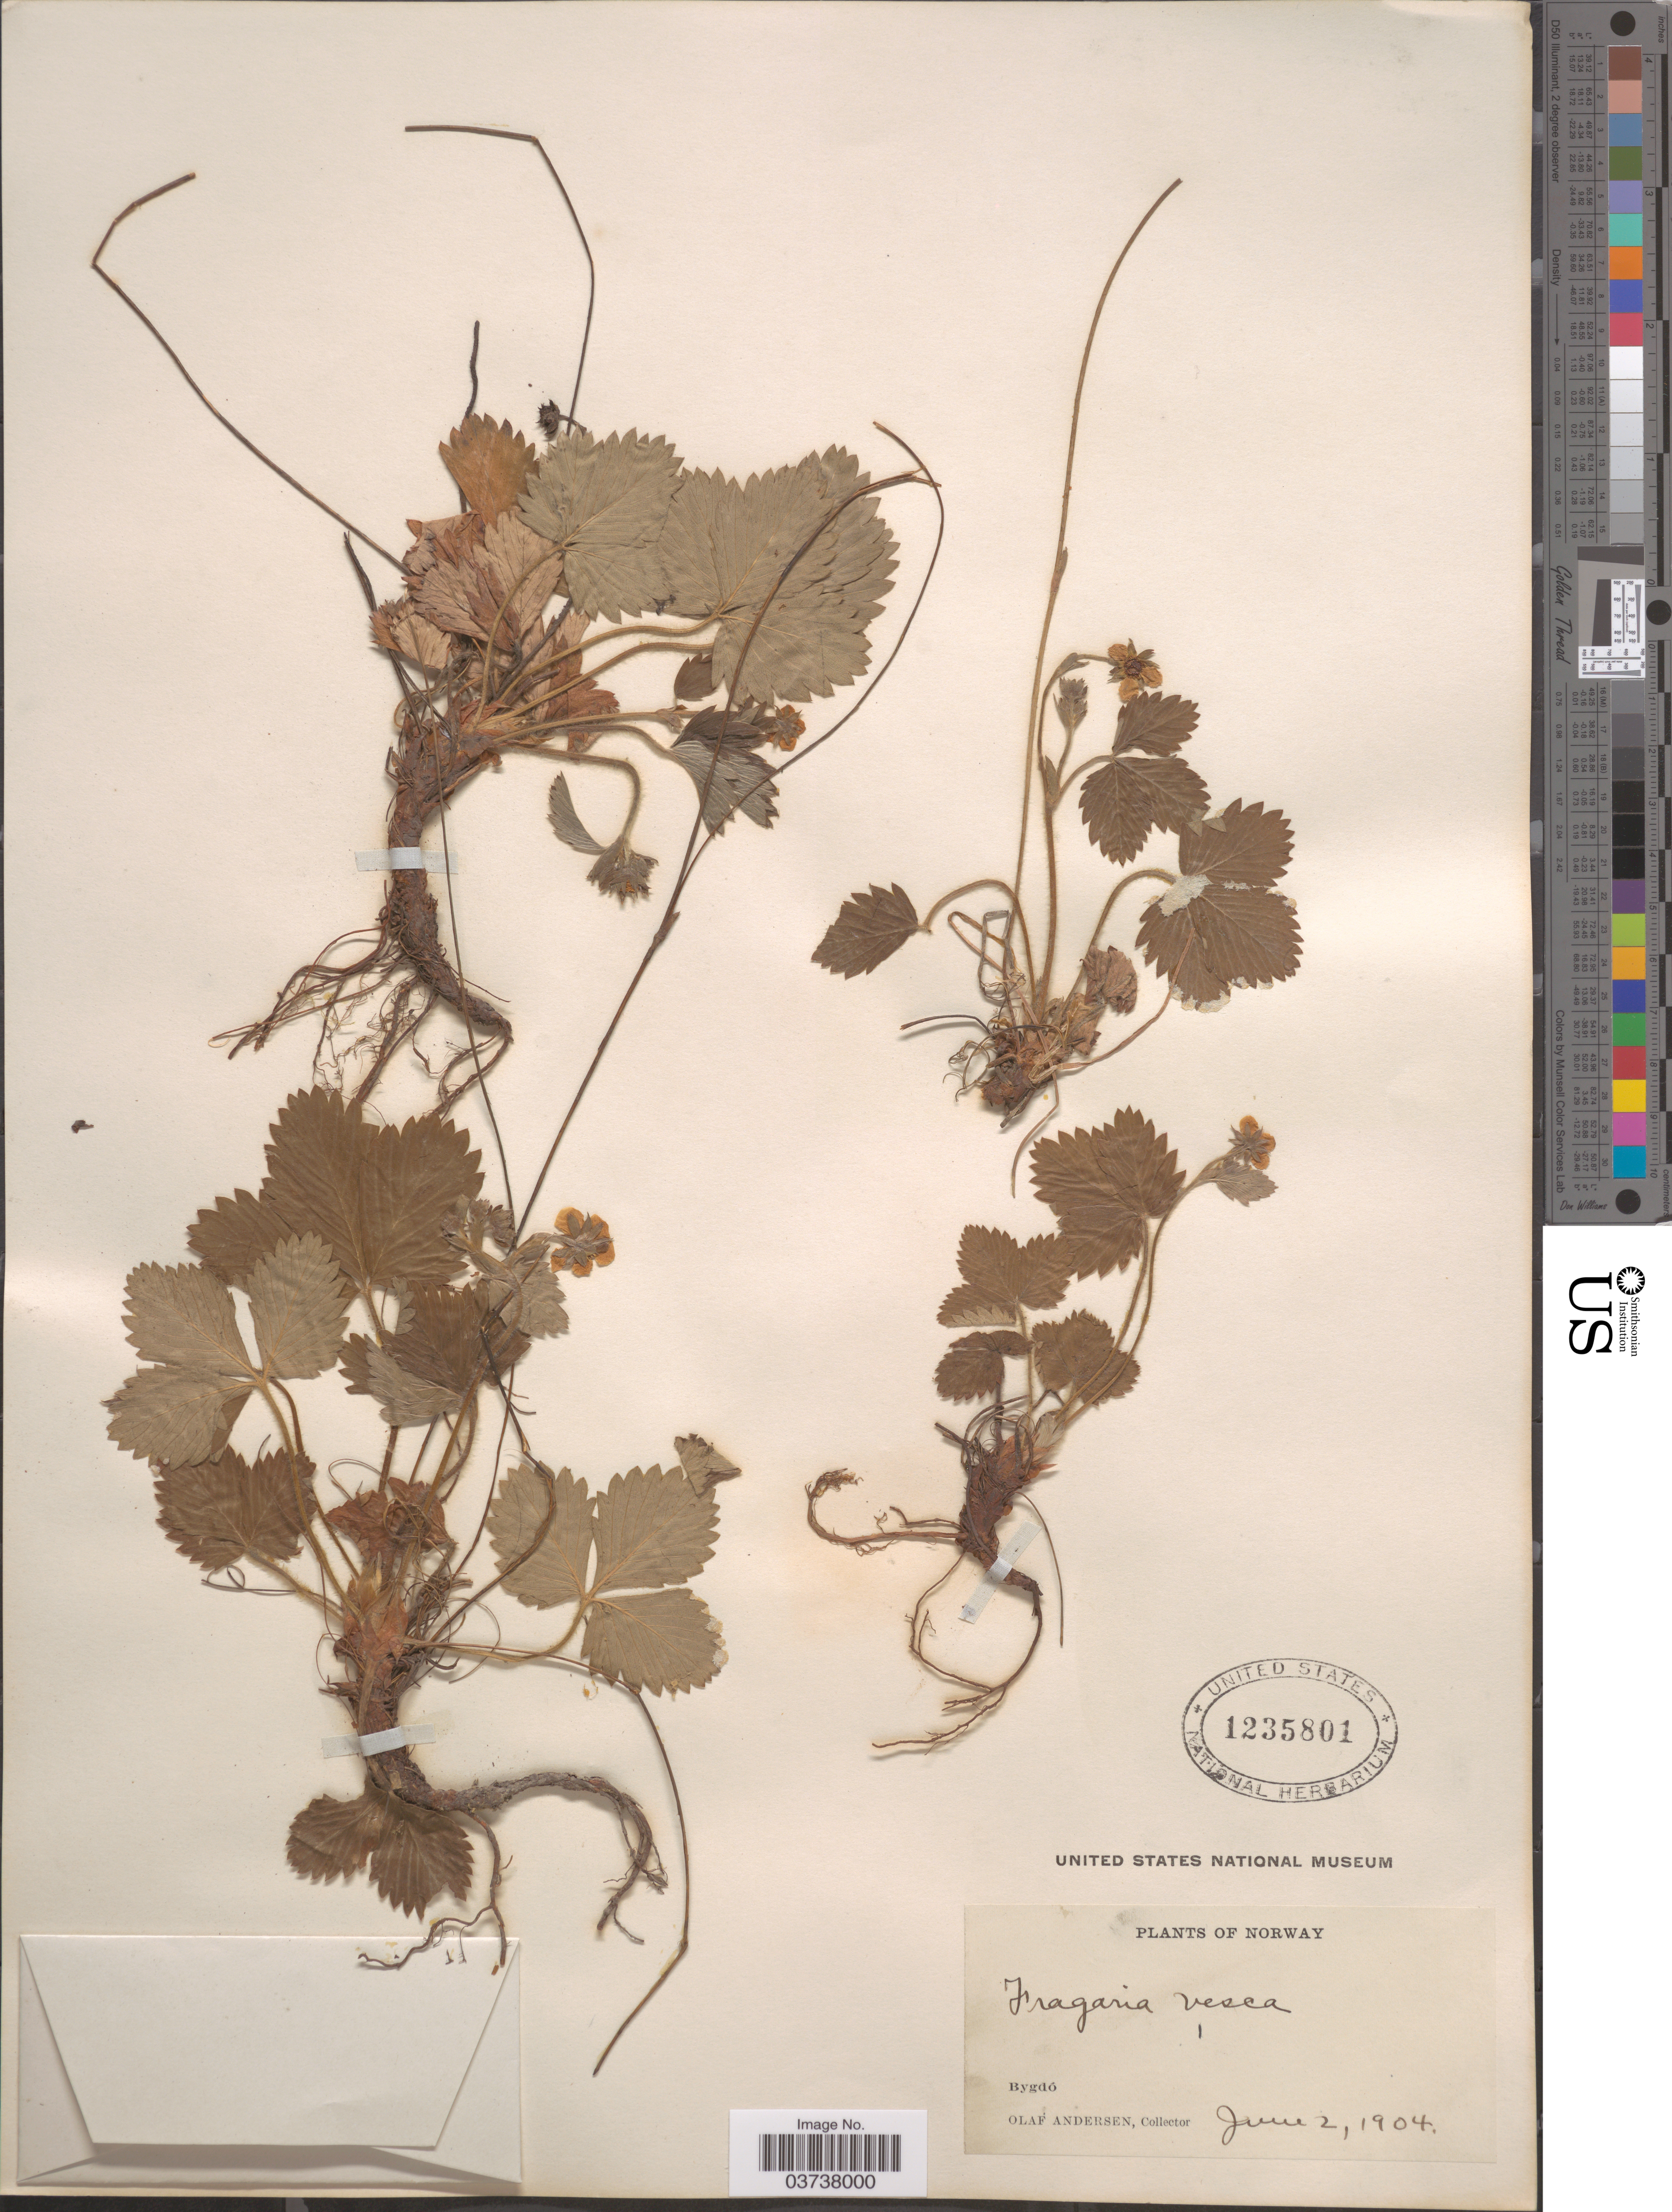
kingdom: Plantae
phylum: Tracheophyta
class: Magnoliopsida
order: Rosales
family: Rosaceae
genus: Fragaria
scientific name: Fragaria vesca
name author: L.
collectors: O. Andersen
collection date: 1904-06-02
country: Norway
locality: Bygdó.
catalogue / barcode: US 1235801